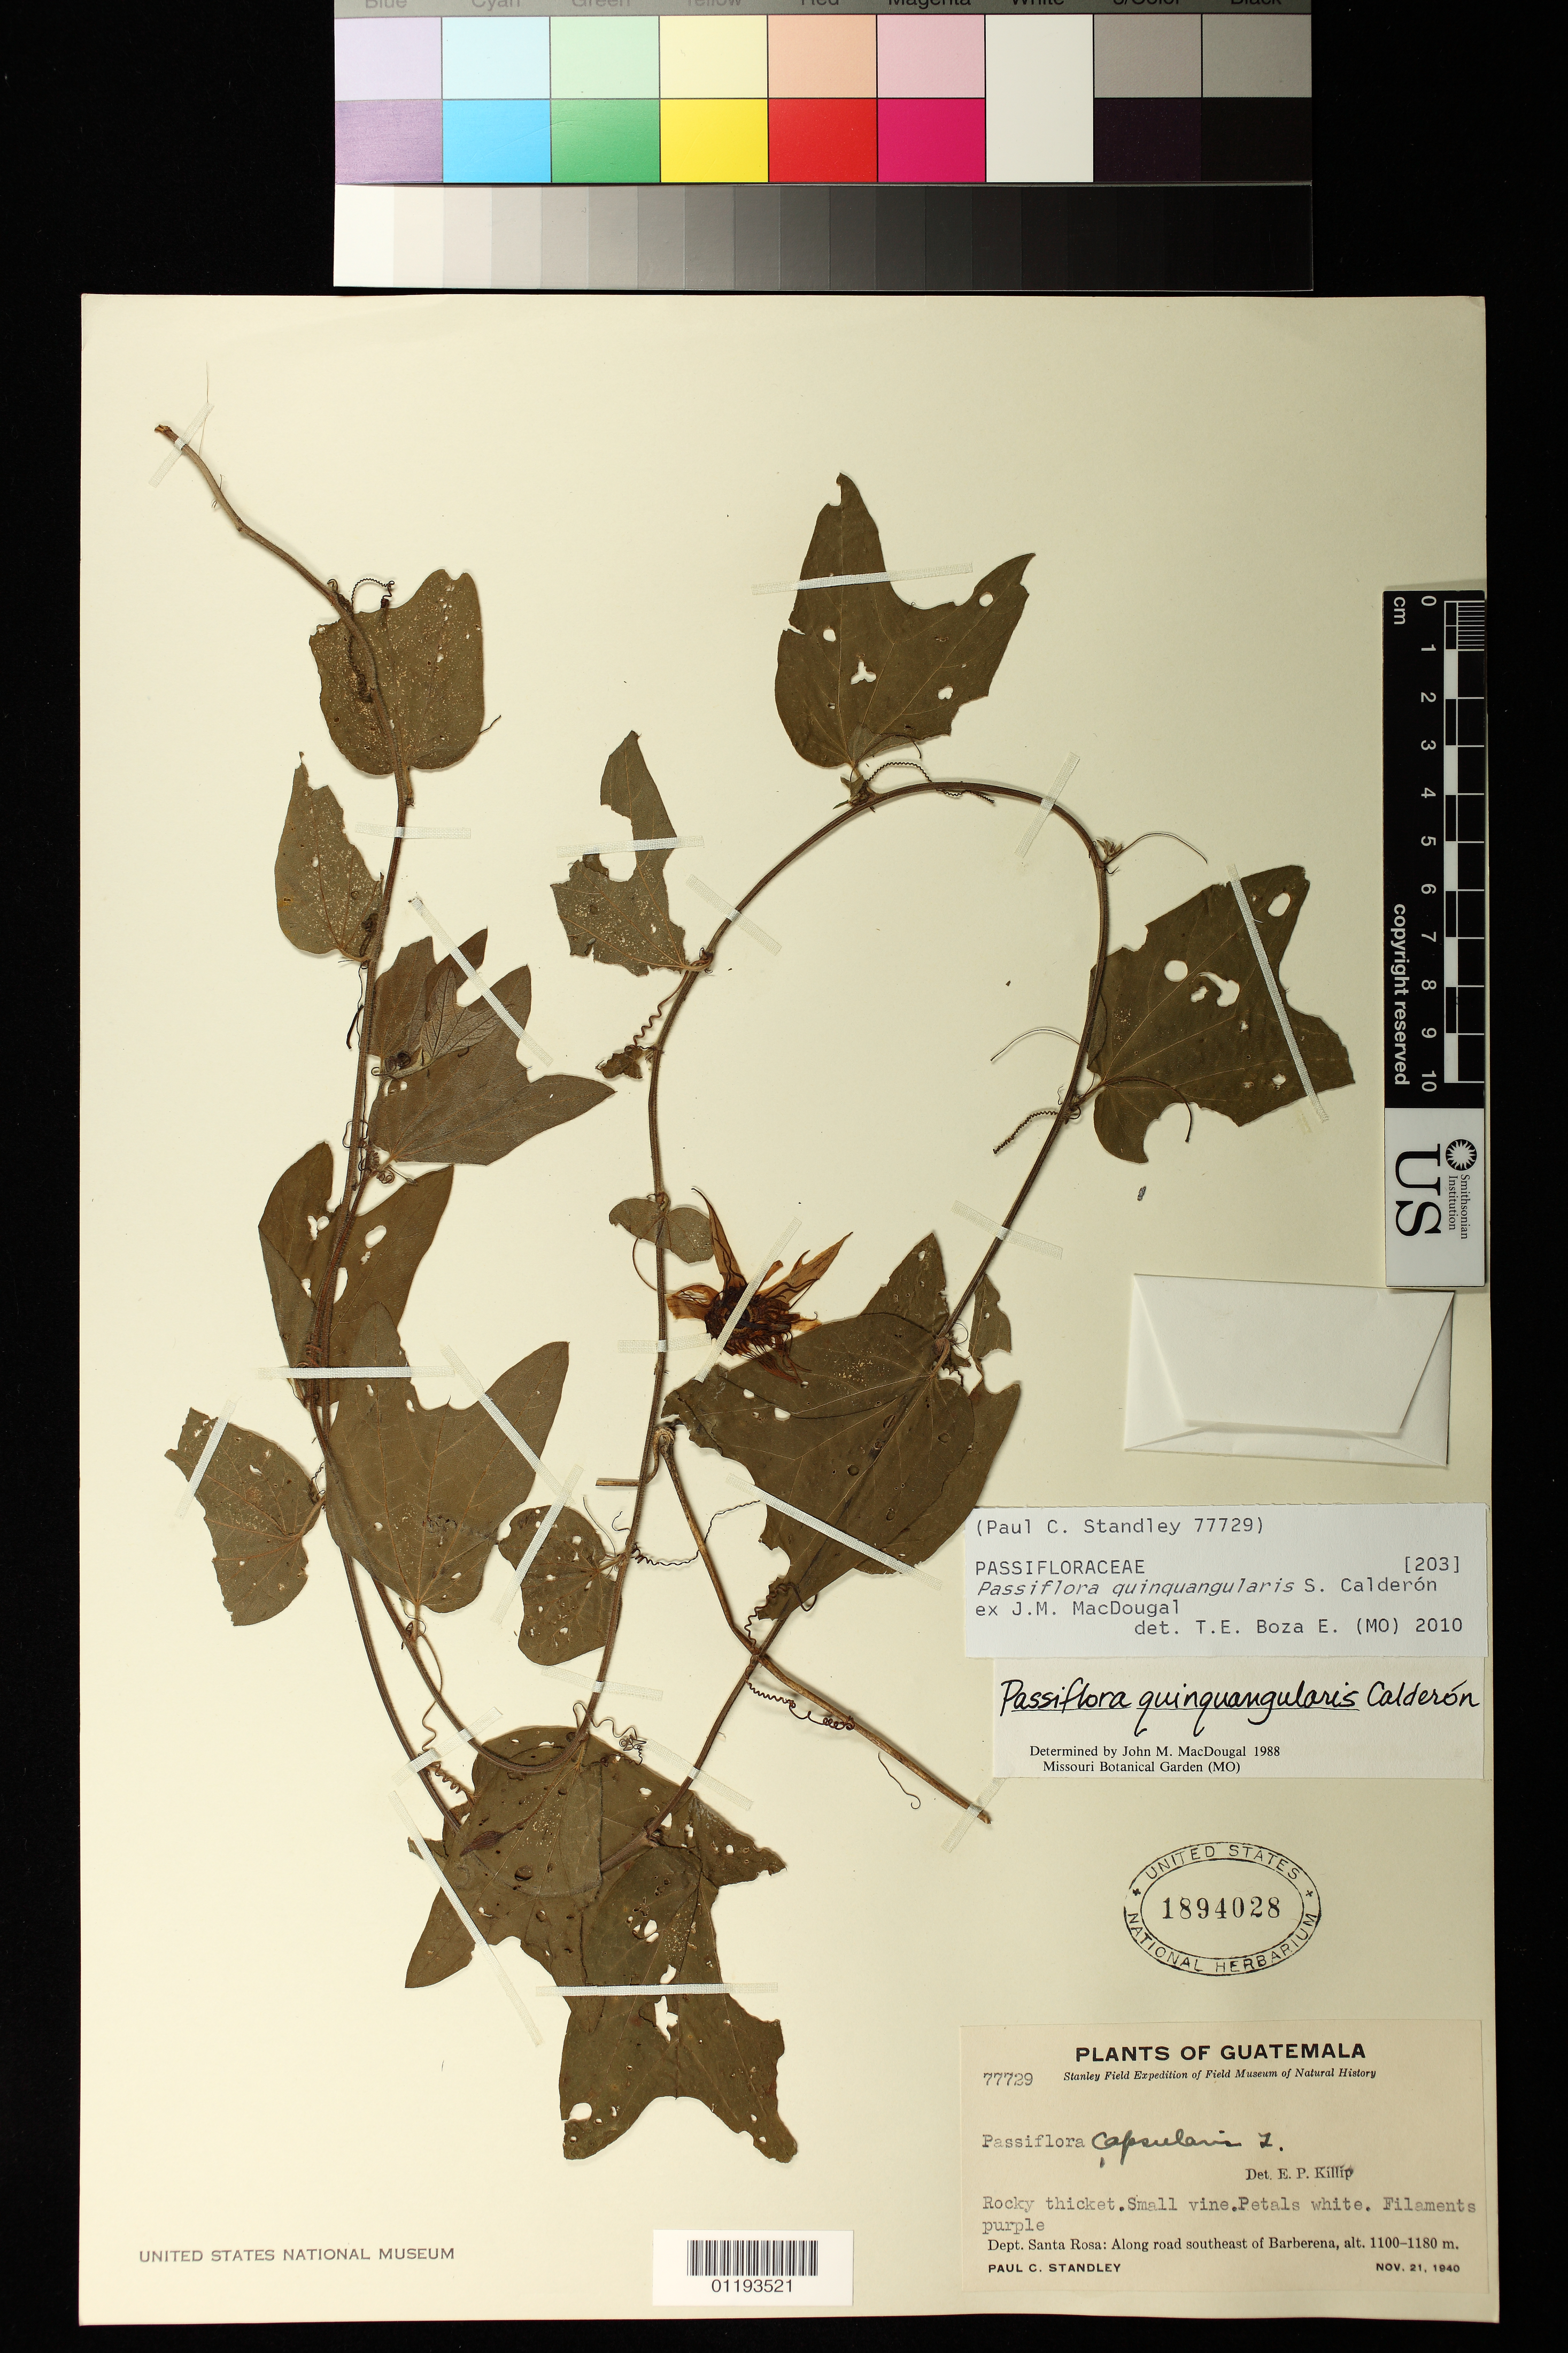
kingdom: Plantae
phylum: Tracheophyta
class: Magnoliopsida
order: Malpighiales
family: Passifloraceae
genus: Passiflora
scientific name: Passiflora quinquangularis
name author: S. Calderón ex J.M. MacDougal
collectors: P. C. Standley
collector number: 77729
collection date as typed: Nov 21 1940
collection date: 1940-11-21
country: Guatemala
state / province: Santa Rosa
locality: Along road southeast of Barberena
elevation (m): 1100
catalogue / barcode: US 1894028